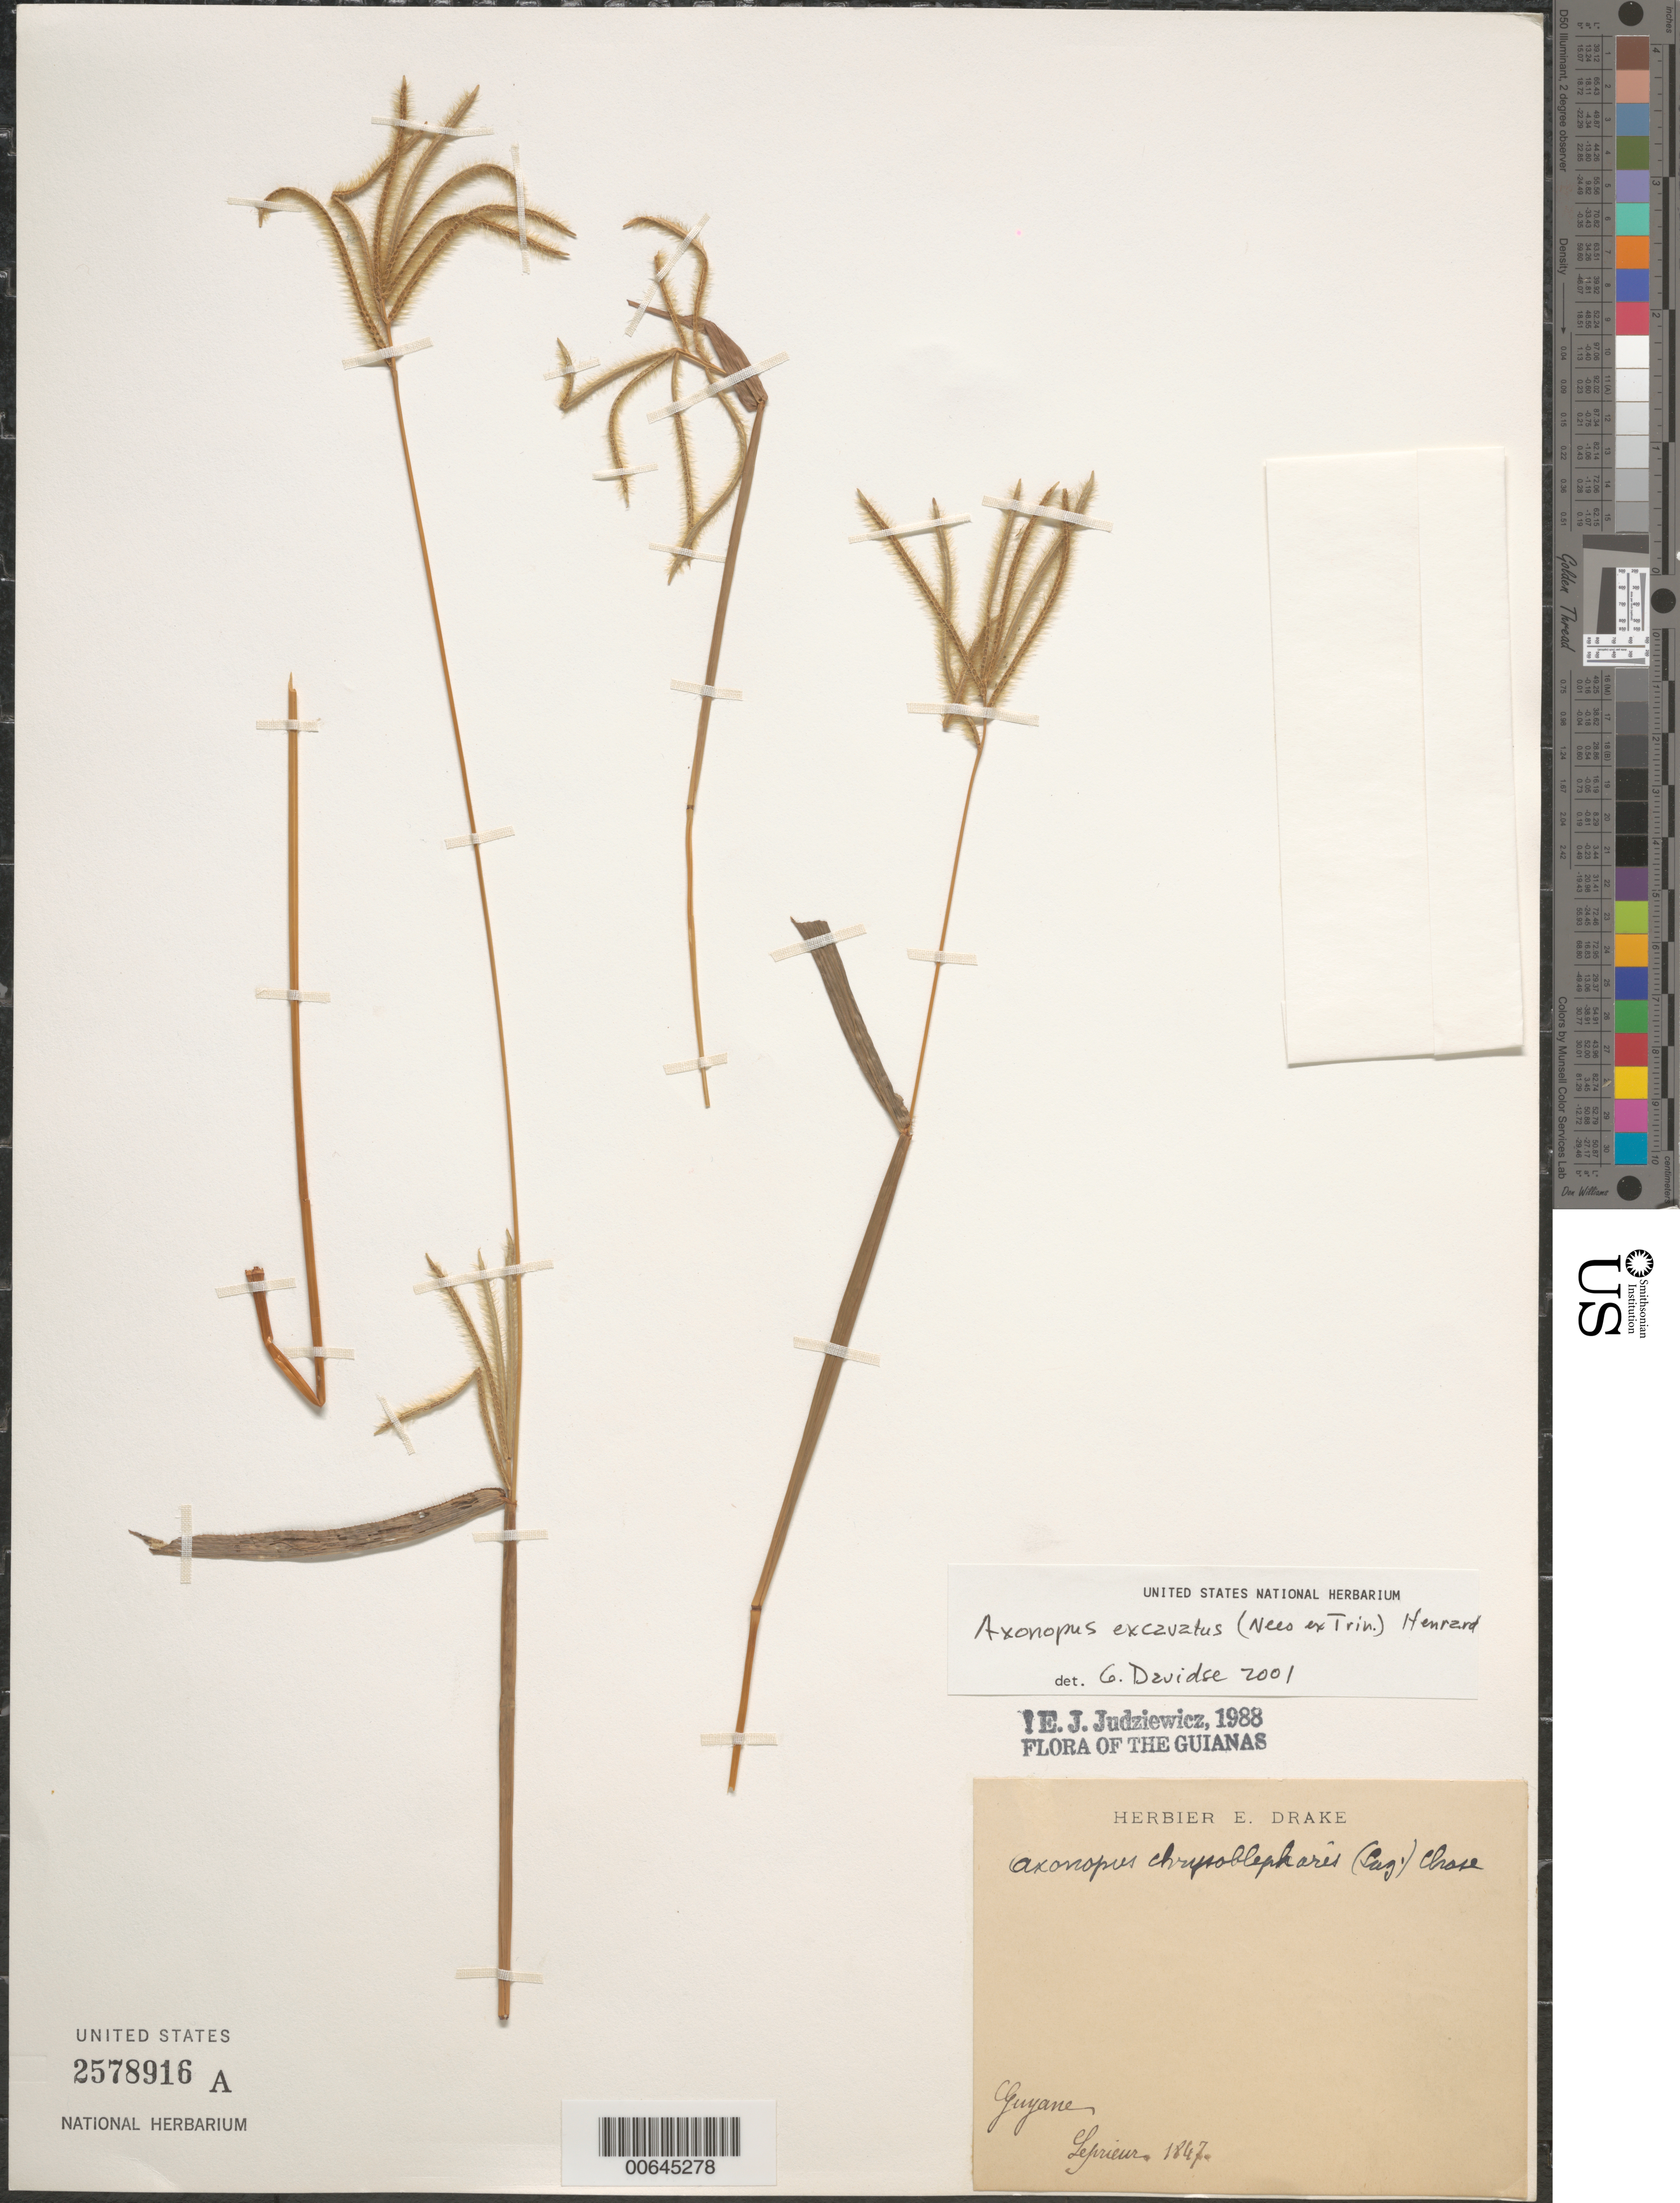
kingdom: Plantae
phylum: Tracheophyta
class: Liliopsida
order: Poales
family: Poaceae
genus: Axonopus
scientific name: Axonopus excavatus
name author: (Nees ex Trin.) Henr.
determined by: Davidse, Gerrit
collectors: F. M. R. Leprieur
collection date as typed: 1847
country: French Guiana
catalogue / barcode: US 2578916A